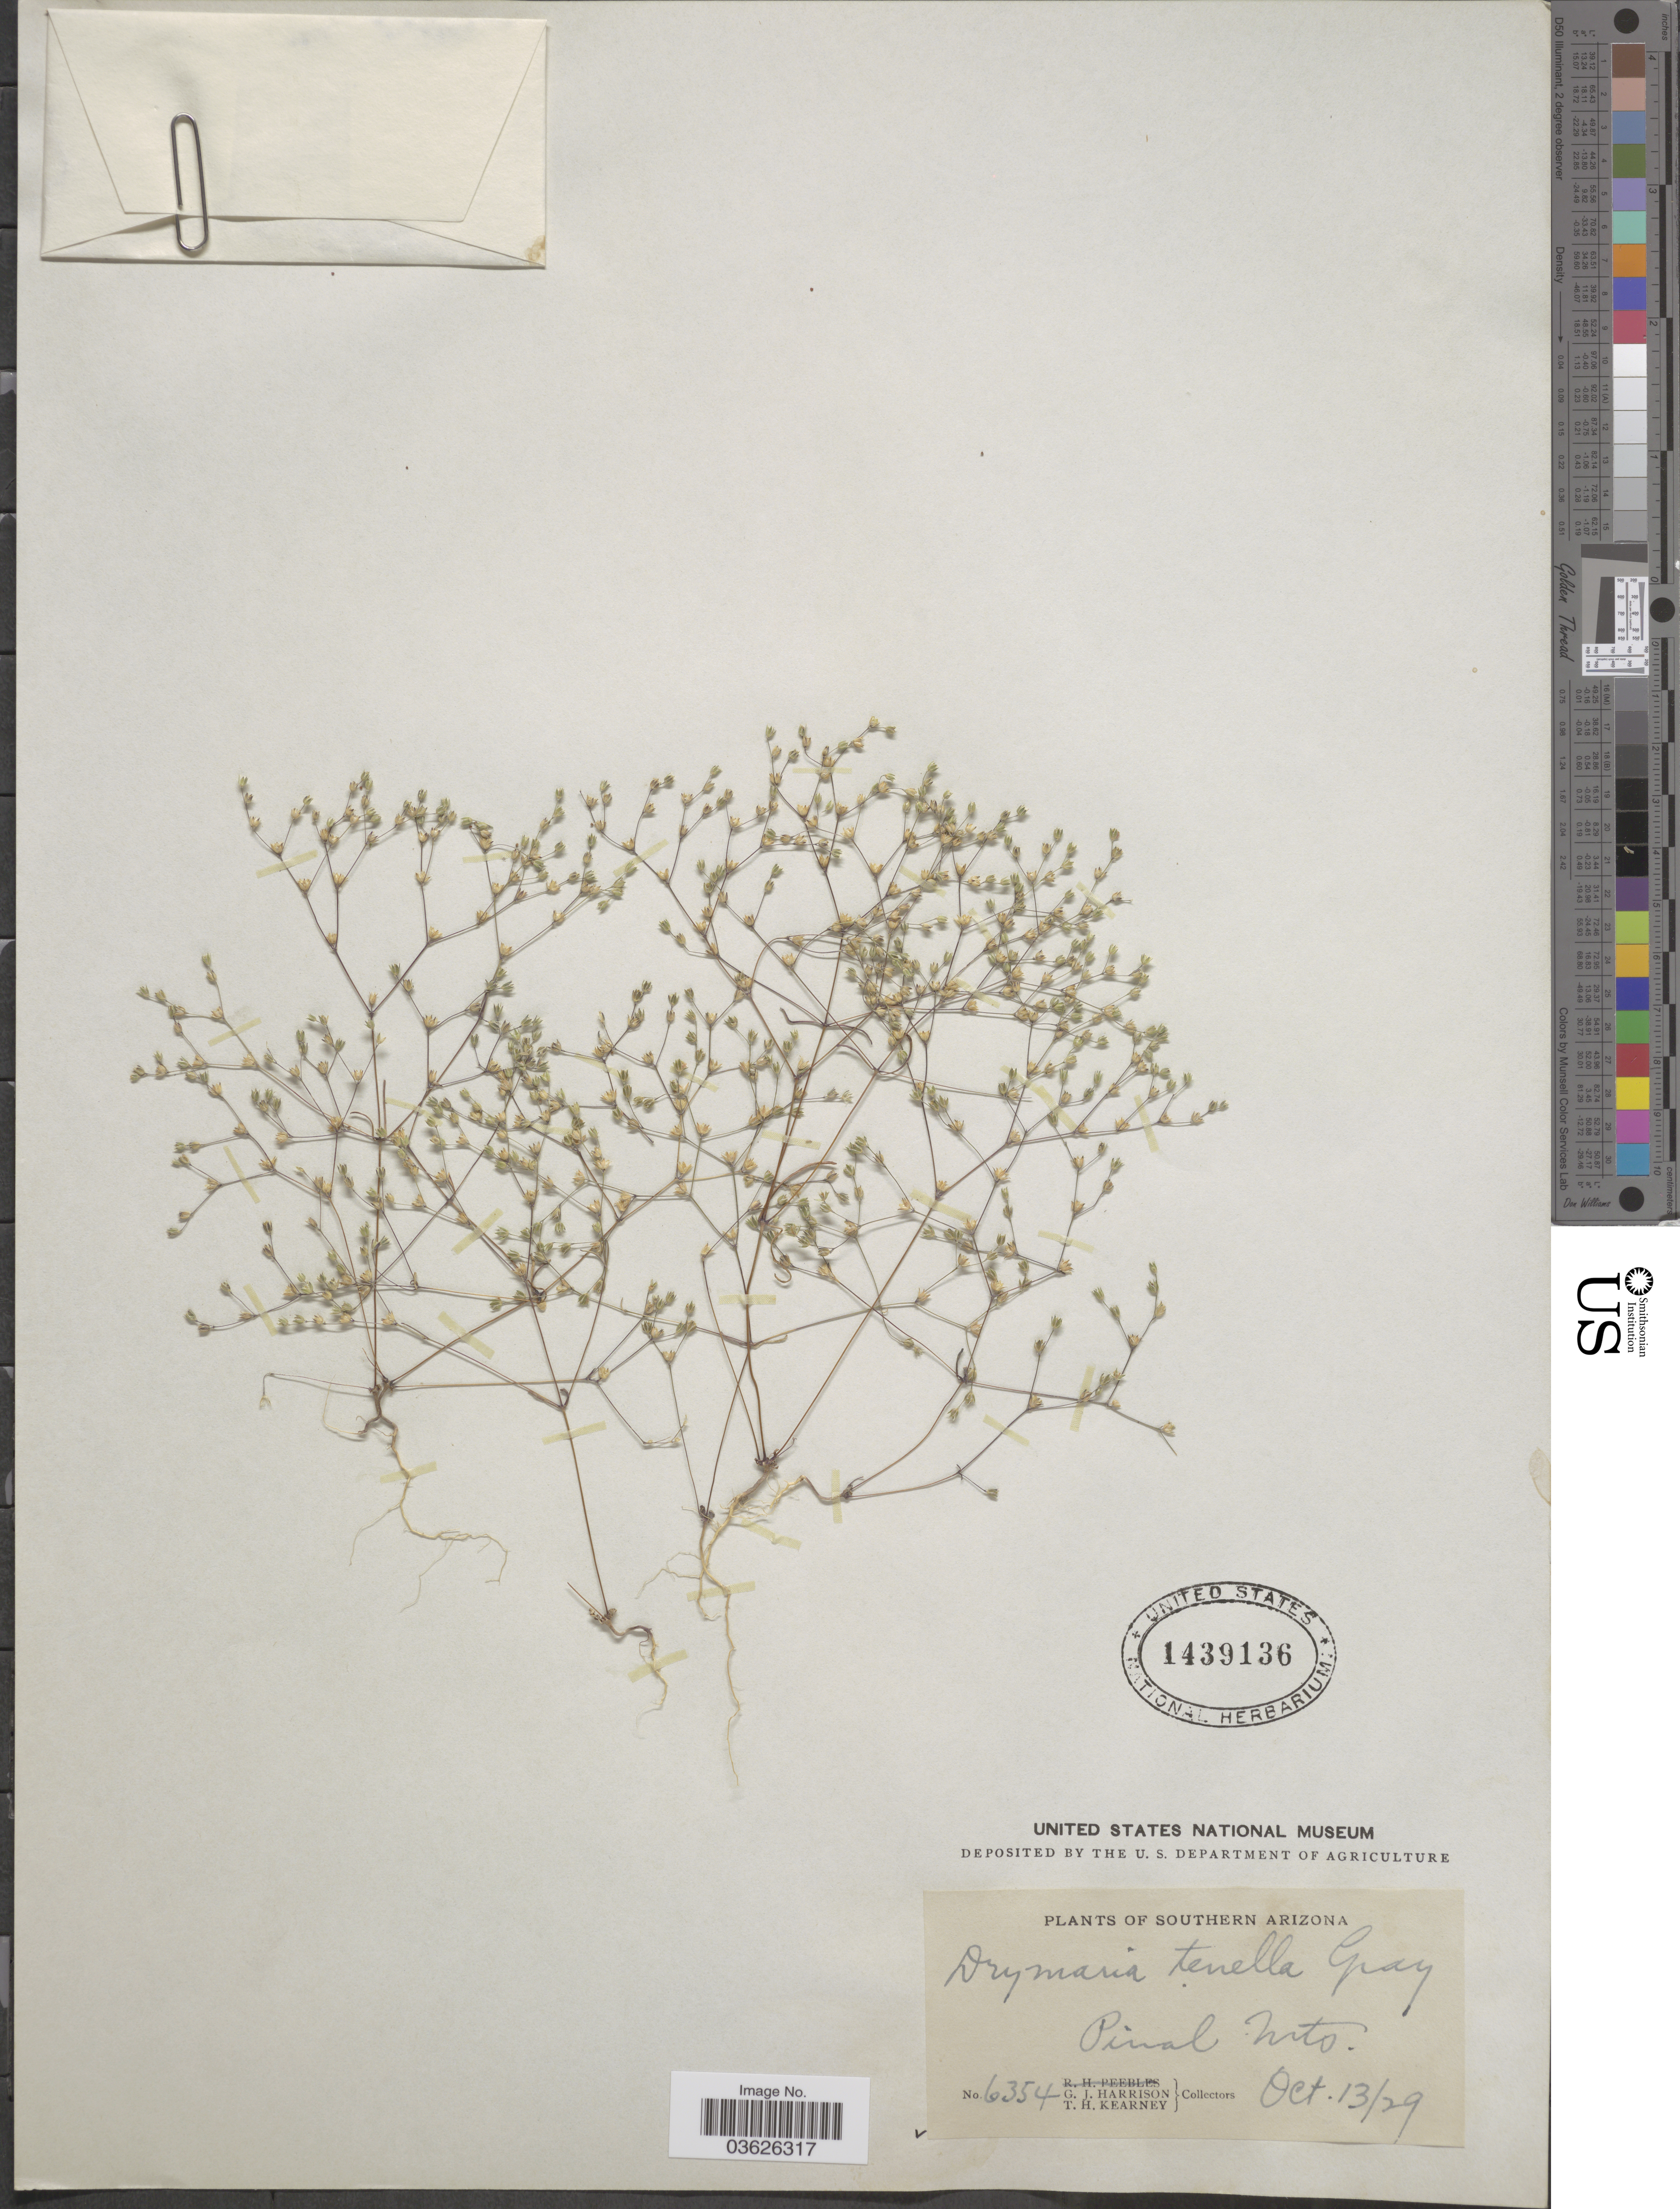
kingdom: Plantae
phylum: Tracheophyta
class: Magnoliopsida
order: Caryophyllales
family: Caryophyllaceae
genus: Drymaria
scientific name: Drymaria tenella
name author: A. Gray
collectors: G. J. Harrison & T. H. Kearney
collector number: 6354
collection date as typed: Transcribed d/m/y: 13/10/29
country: United States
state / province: Arizona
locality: Southern Arizona. Pinal Mts.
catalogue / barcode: US 1439136